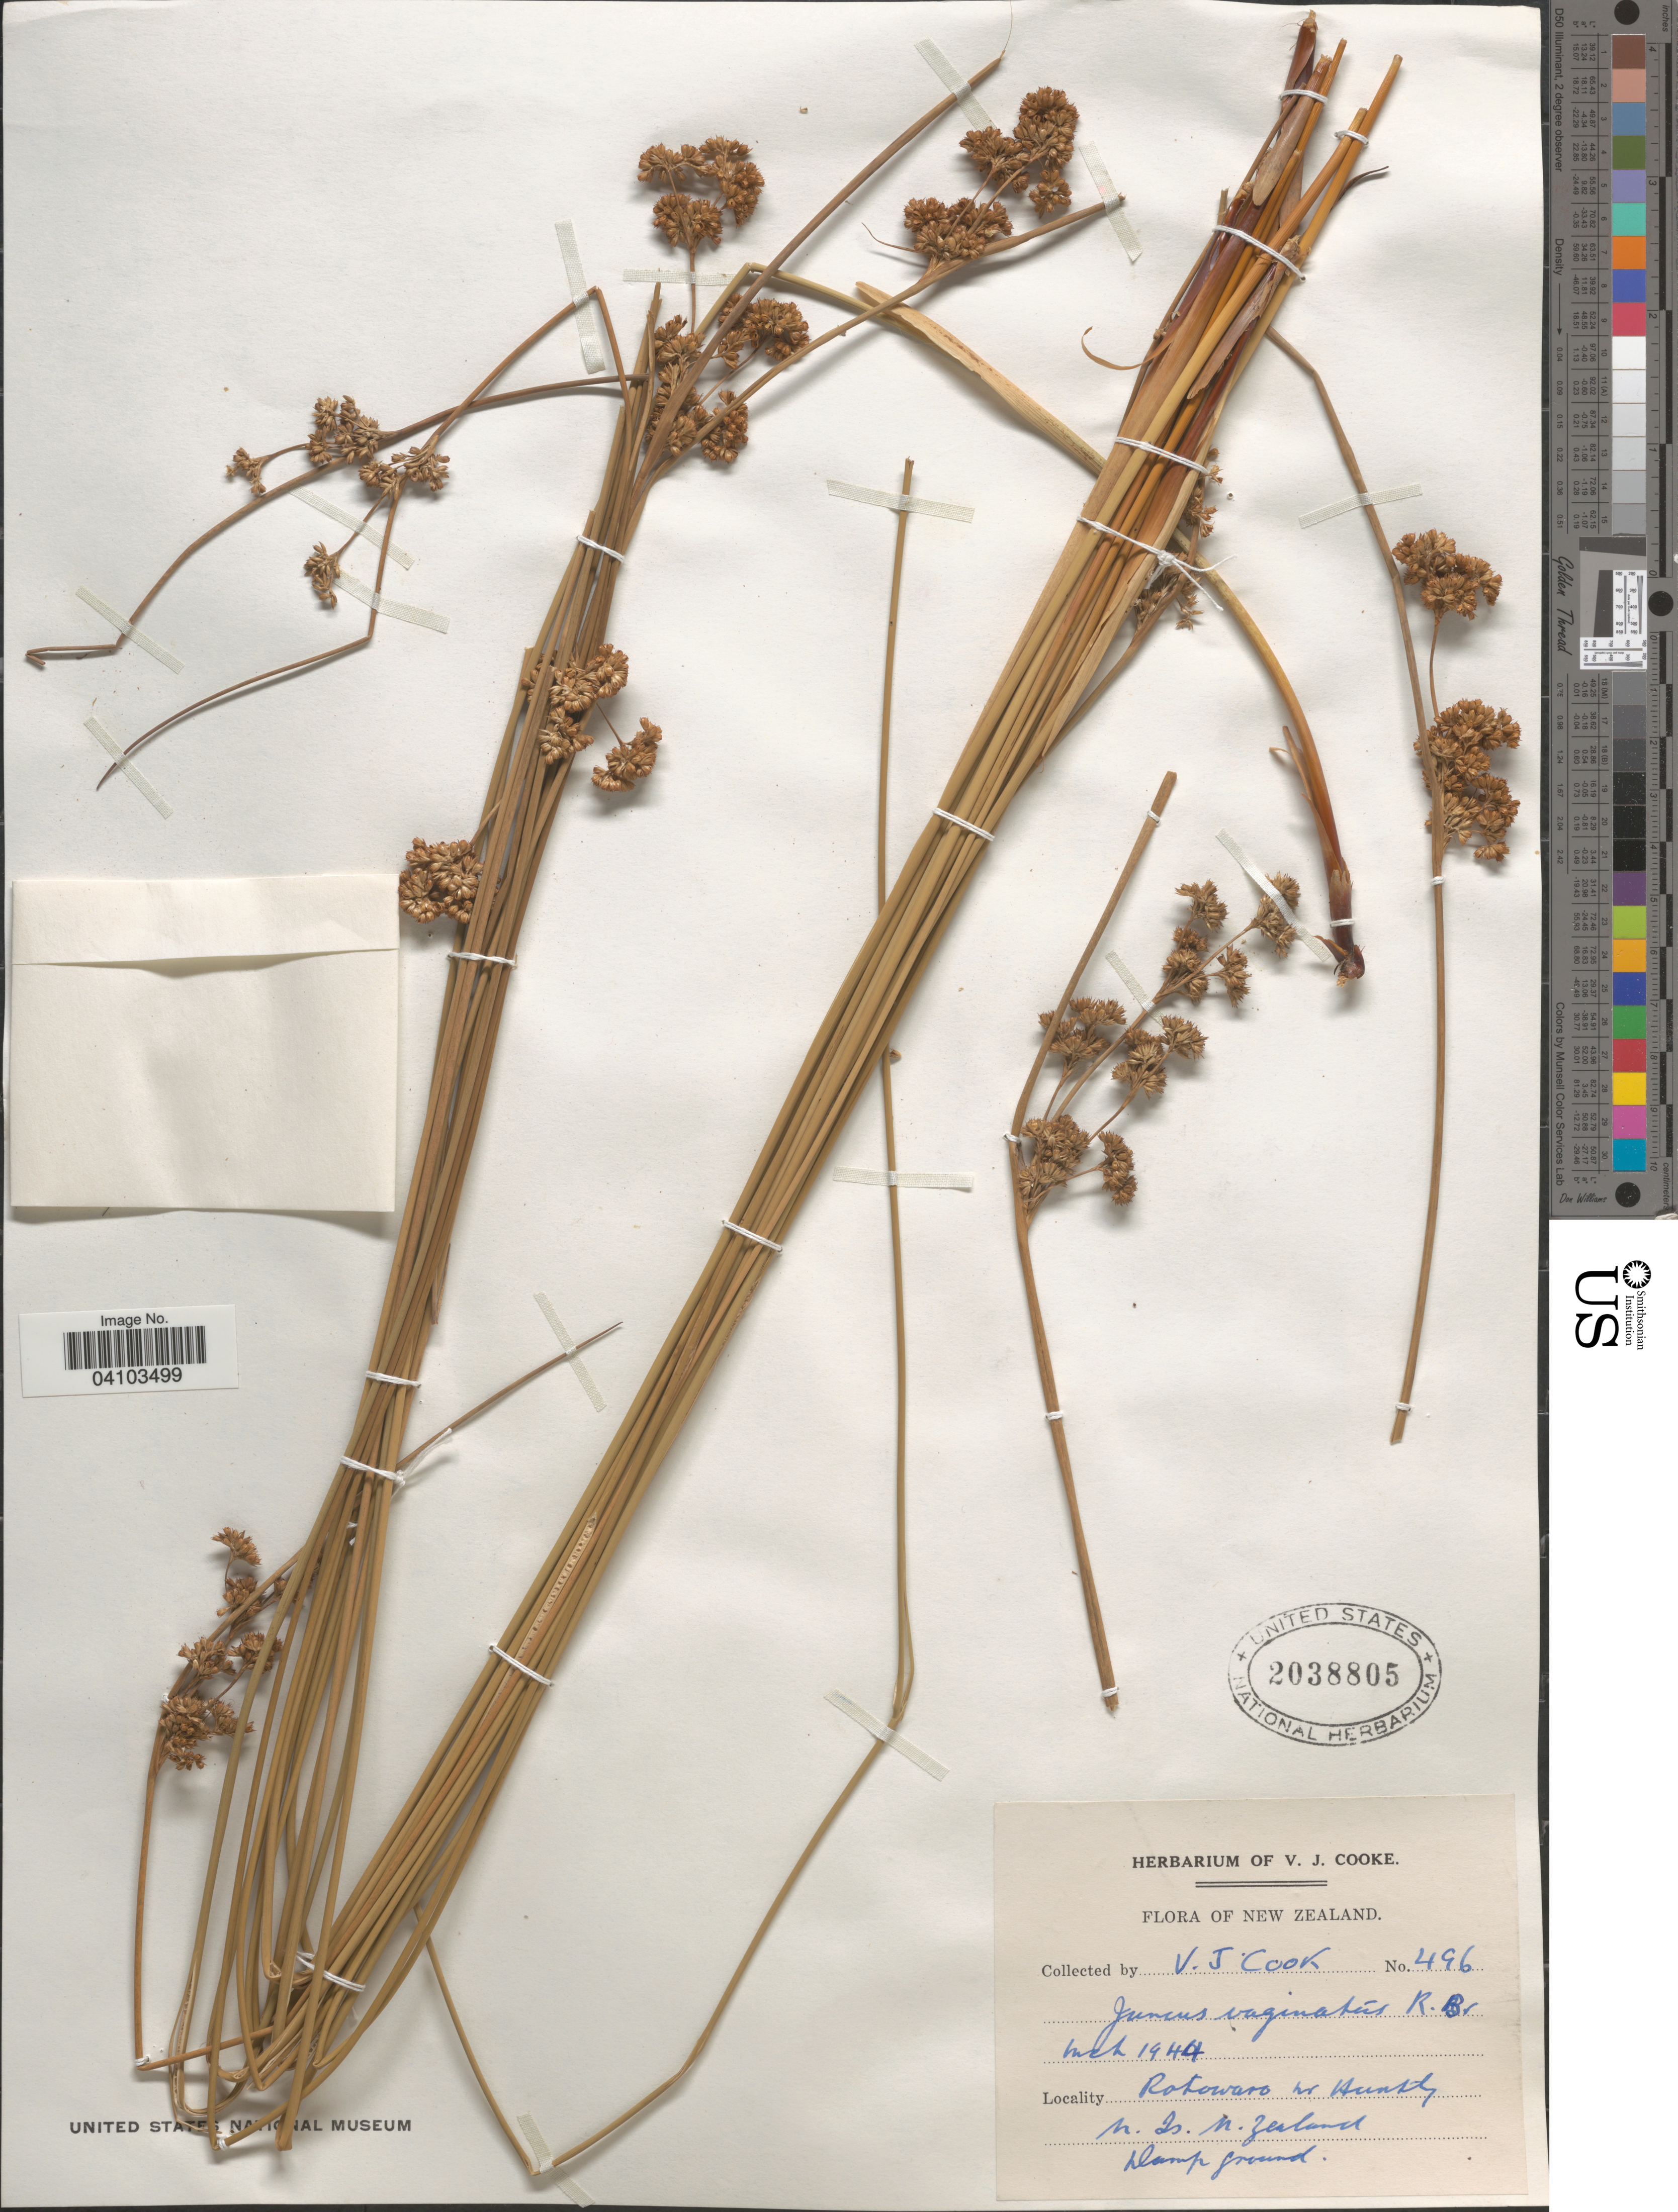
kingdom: Plantae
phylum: Tracheophyta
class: Liliopsida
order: Poales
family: Juncaceae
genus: Juncus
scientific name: Juncus vaginatus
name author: R. Br.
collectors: V. J. Cook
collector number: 496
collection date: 1944-03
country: New Zealand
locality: Rotowaro nr Auntly [interpreted]. N. Is.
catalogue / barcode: US 2038805